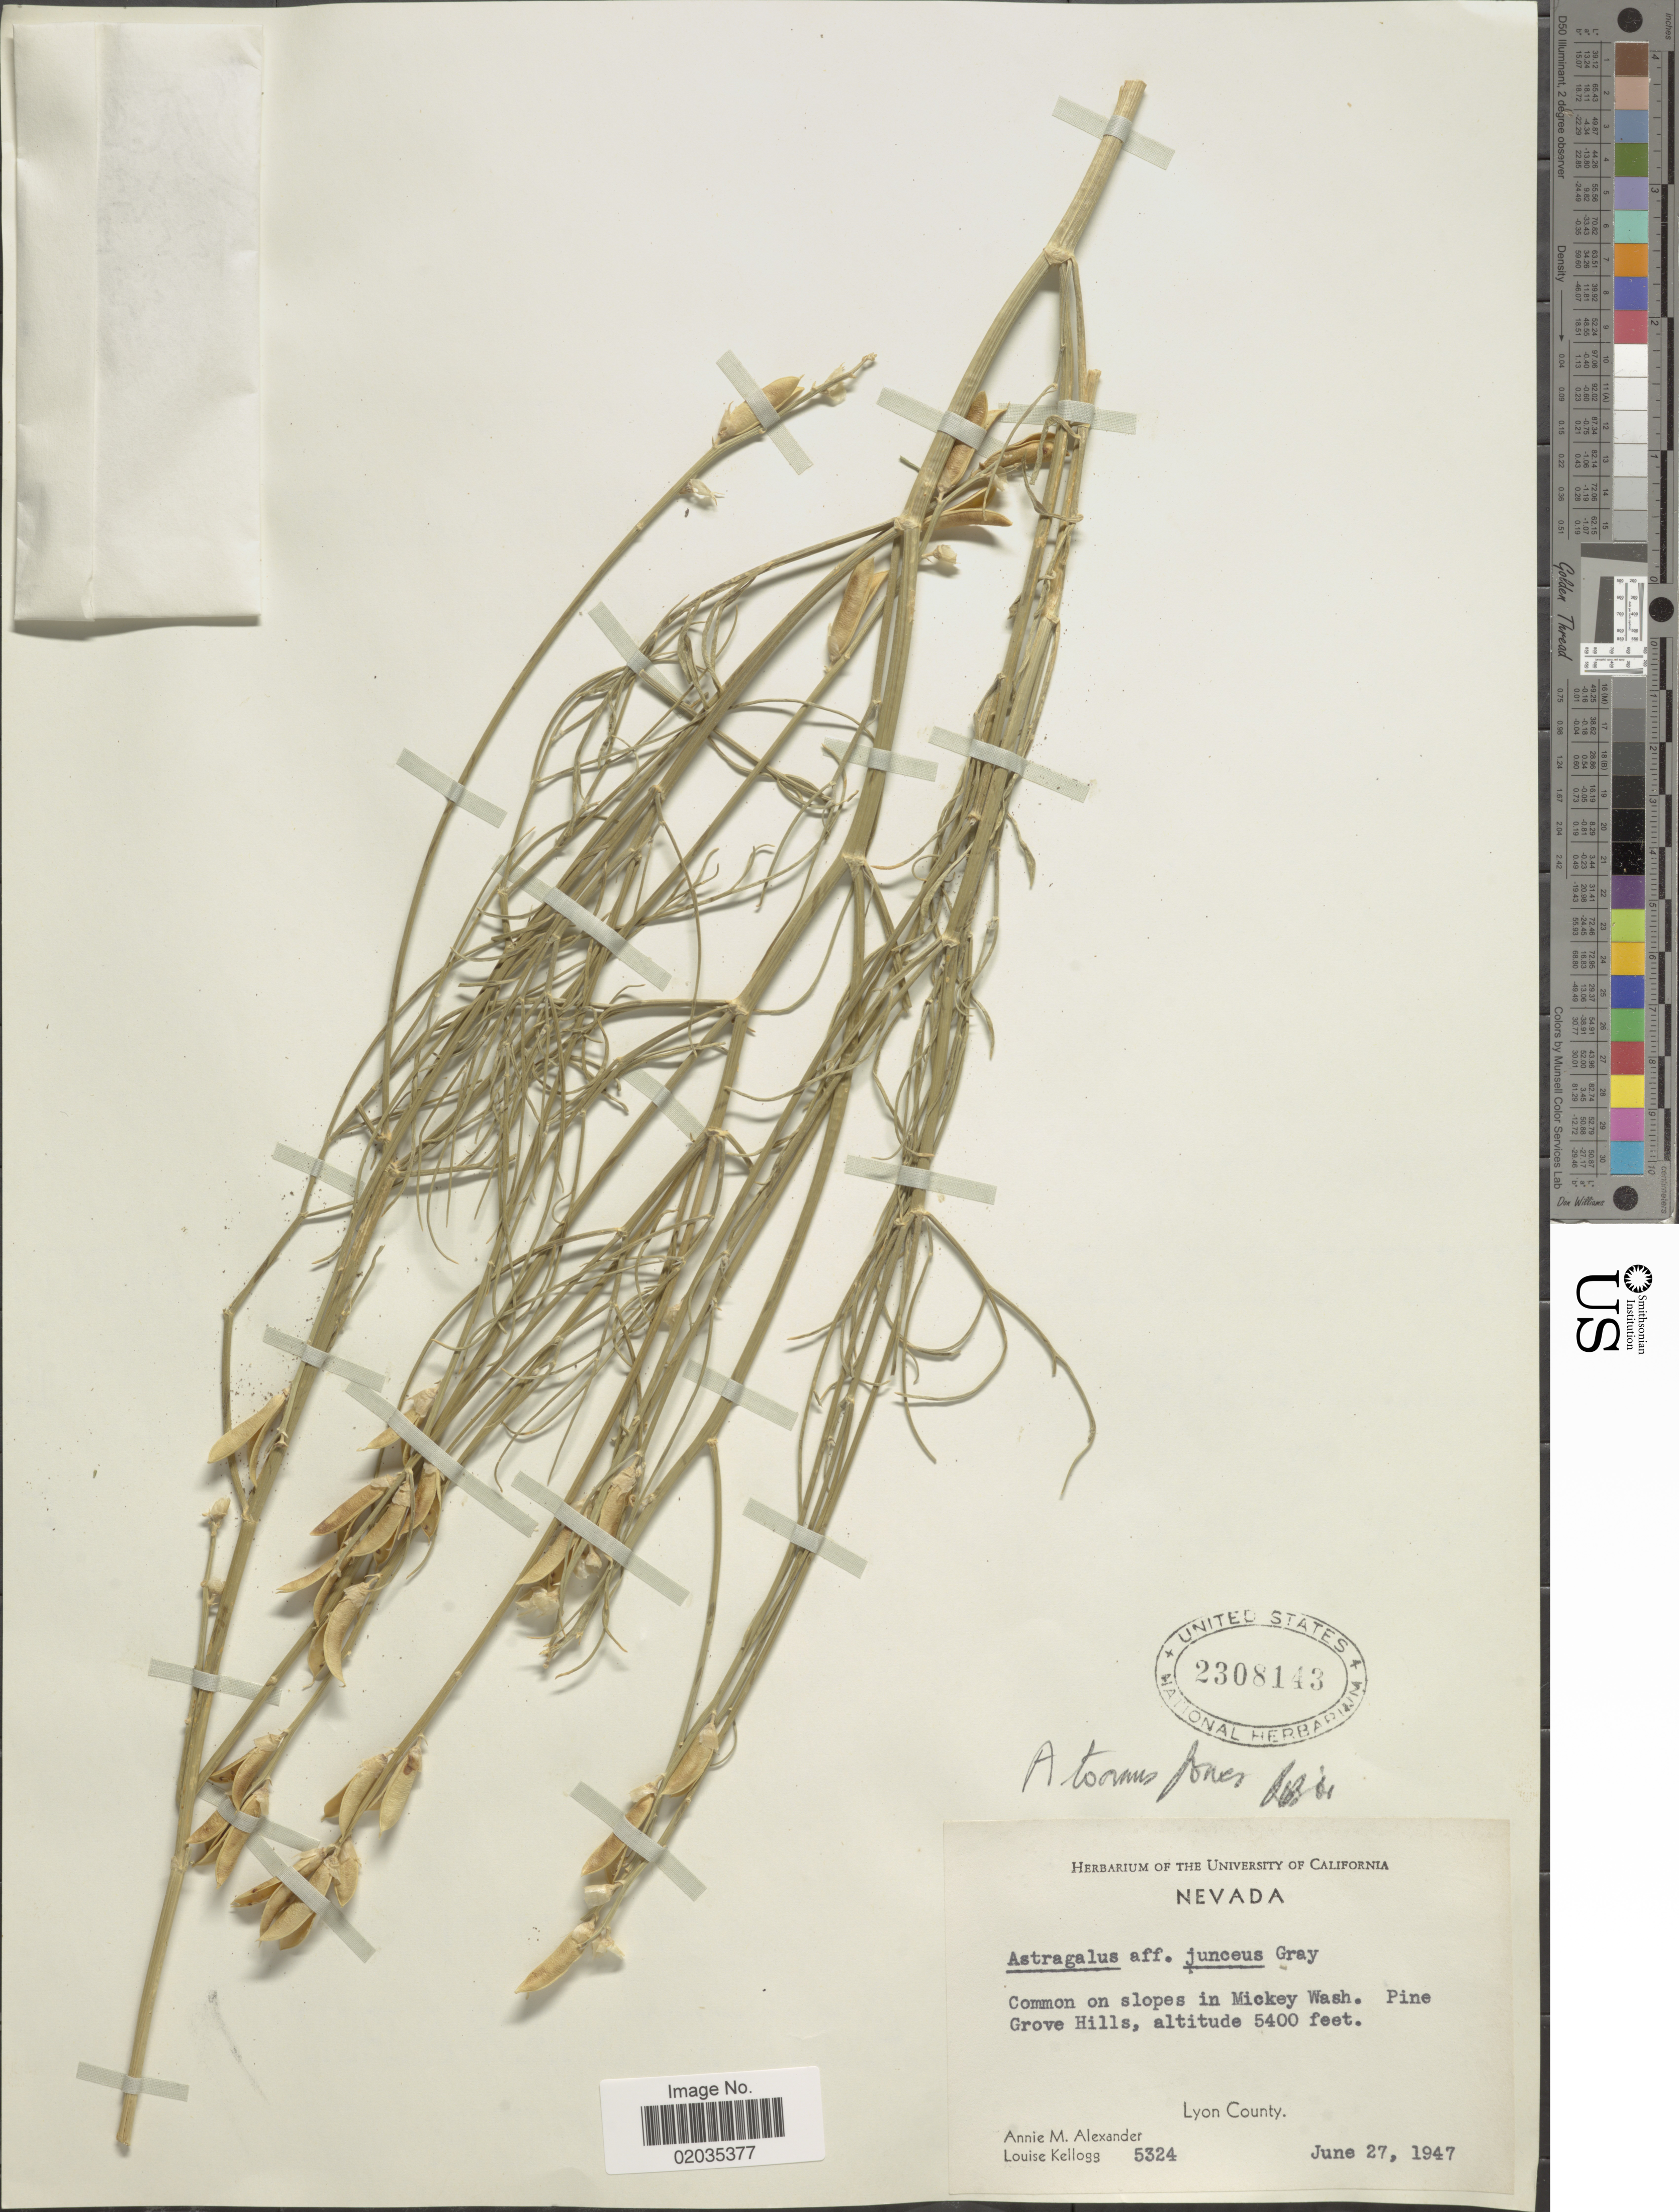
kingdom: Plantae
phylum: Tracheophyta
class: Magnoliopsida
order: Fabales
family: Fabaceae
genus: Astragalus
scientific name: Astragalus toanus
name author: M.E. Jones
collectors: A. M. Alexander & L. Kellogg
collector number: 5324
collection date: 1947-06-27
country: United States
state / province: Nevada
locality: Mickey Wash. Pine Grove Hills, Lyon County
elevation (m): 1646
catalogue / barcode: US 2308143